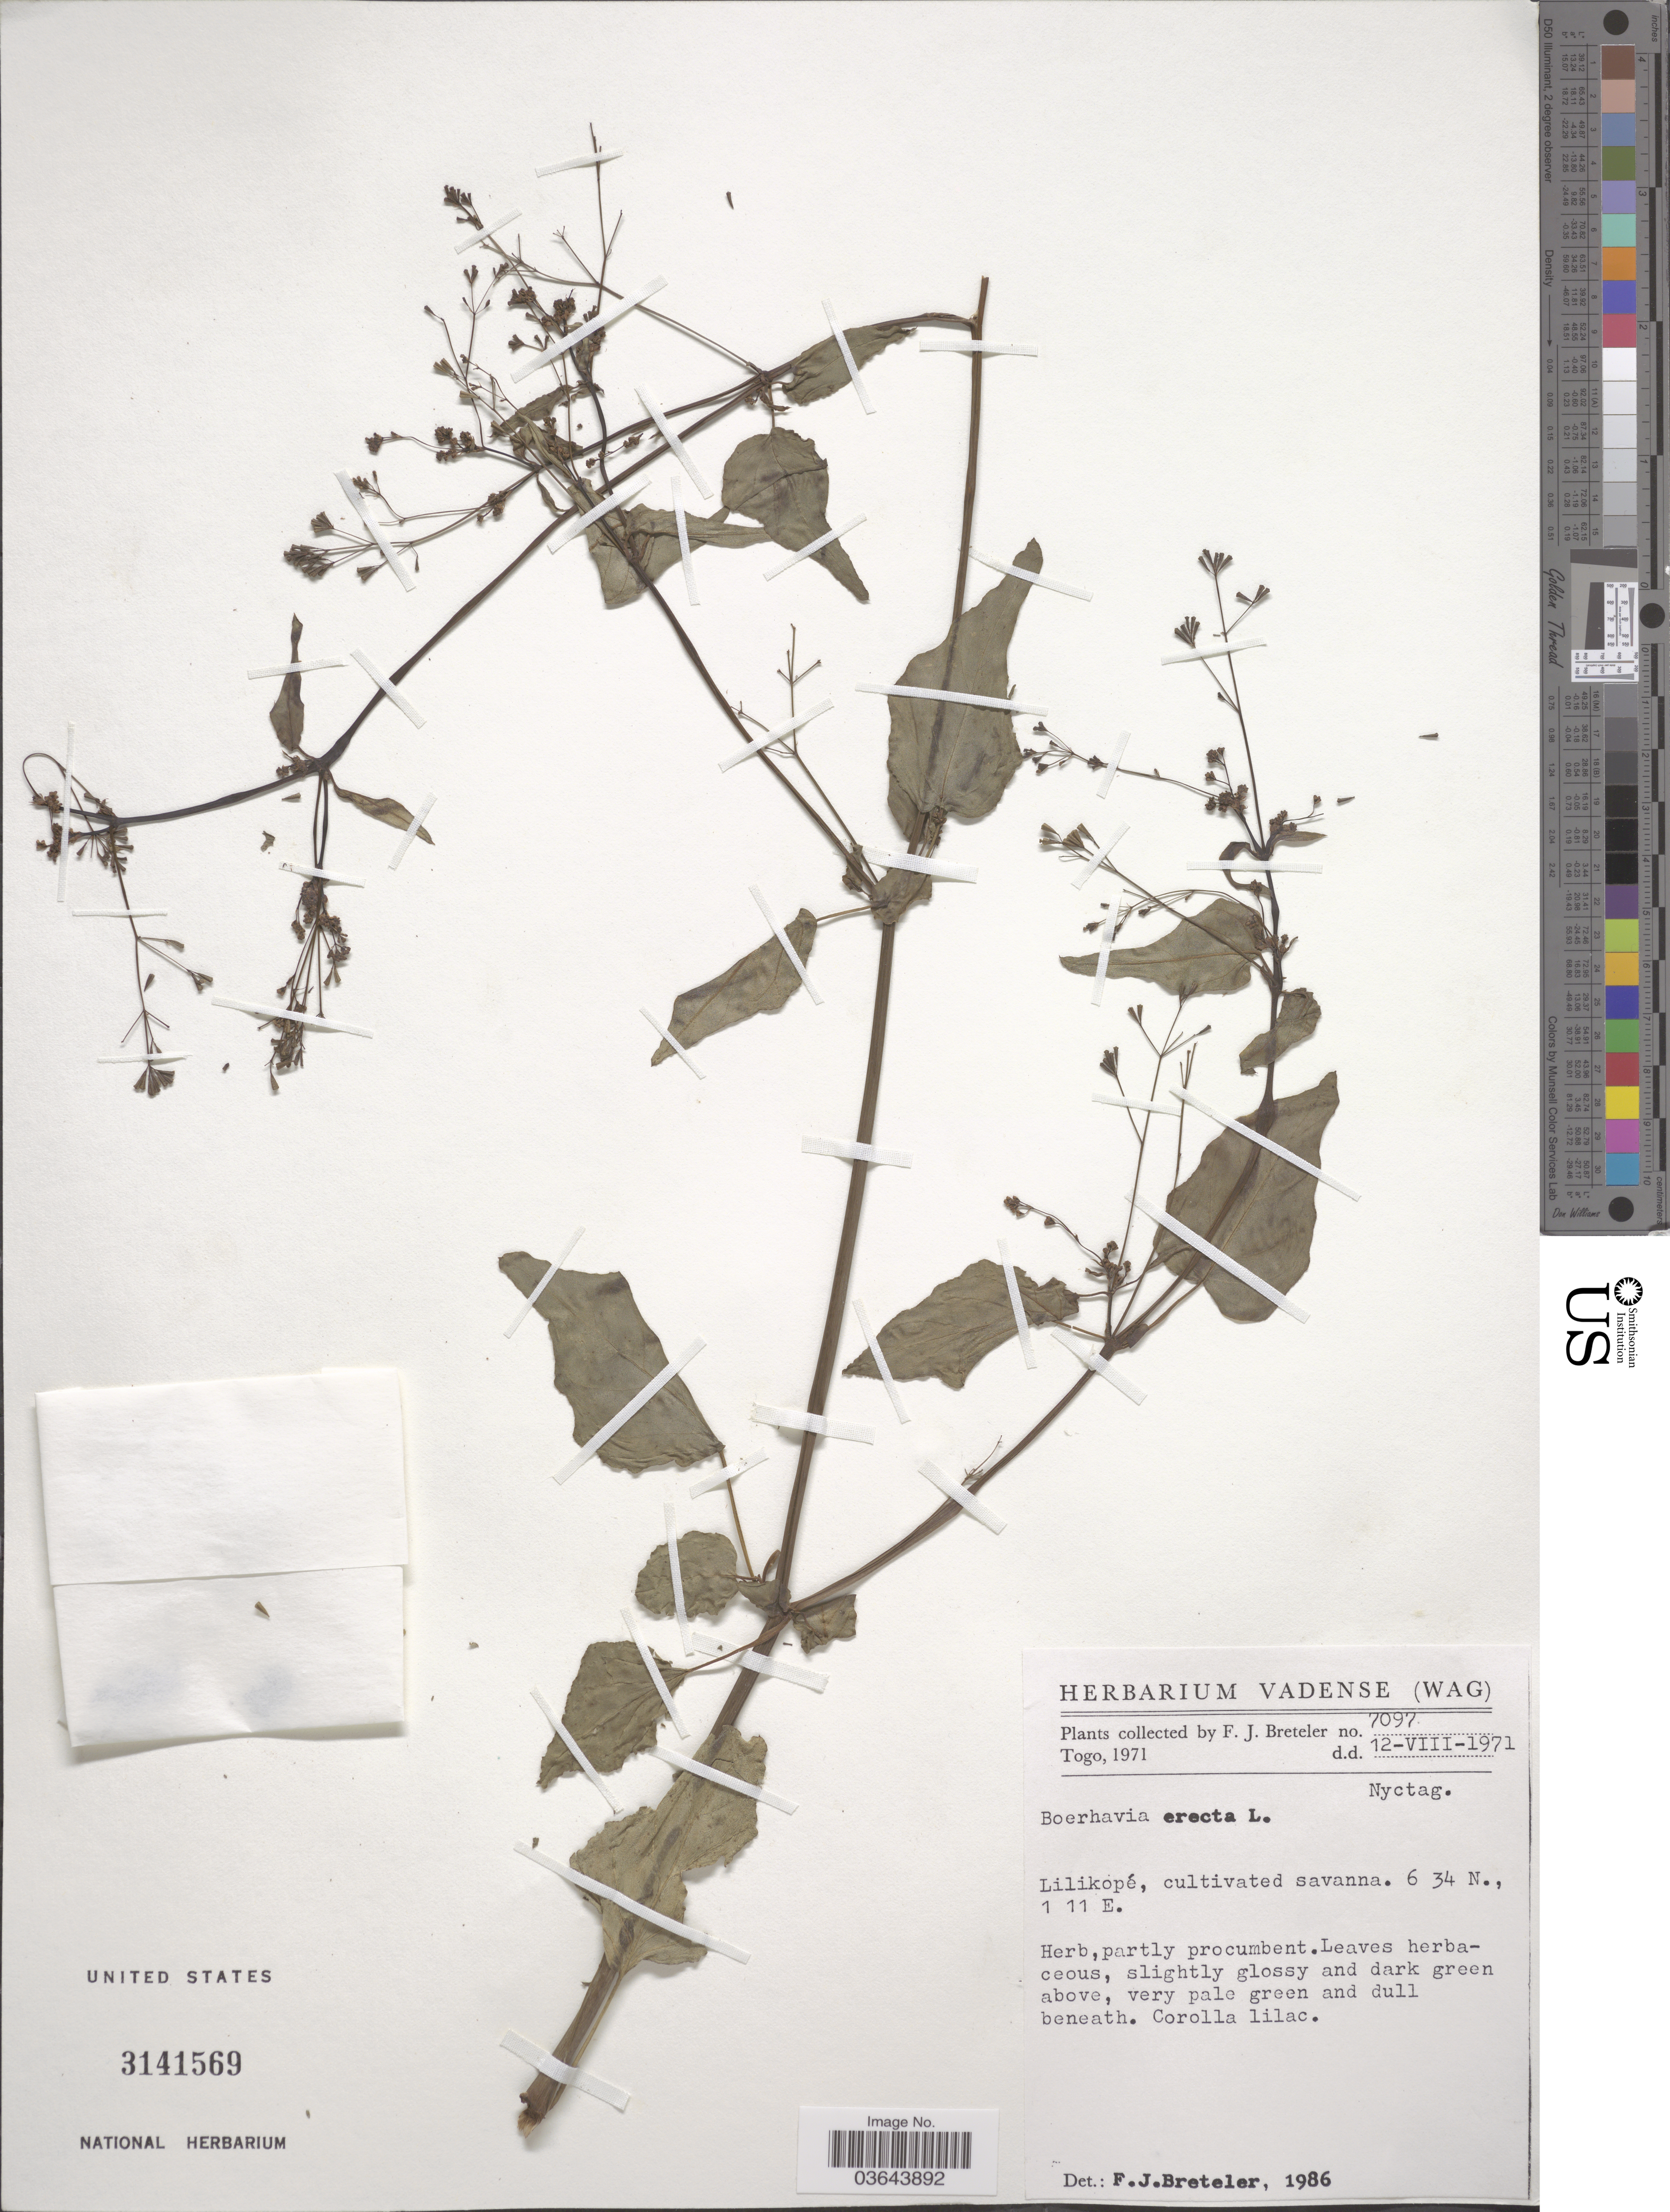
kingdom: Plantae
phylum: Tracheophyta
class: Magnoliopsida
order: Caryophyllales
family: Nyctaginaceae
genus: Boerhavia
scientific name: Boerhavia erecta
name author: L.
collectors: F. J. Breteler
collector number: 7097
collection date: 1971-08-12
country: Togo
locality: Lilikopé.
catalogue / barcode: US 3141569